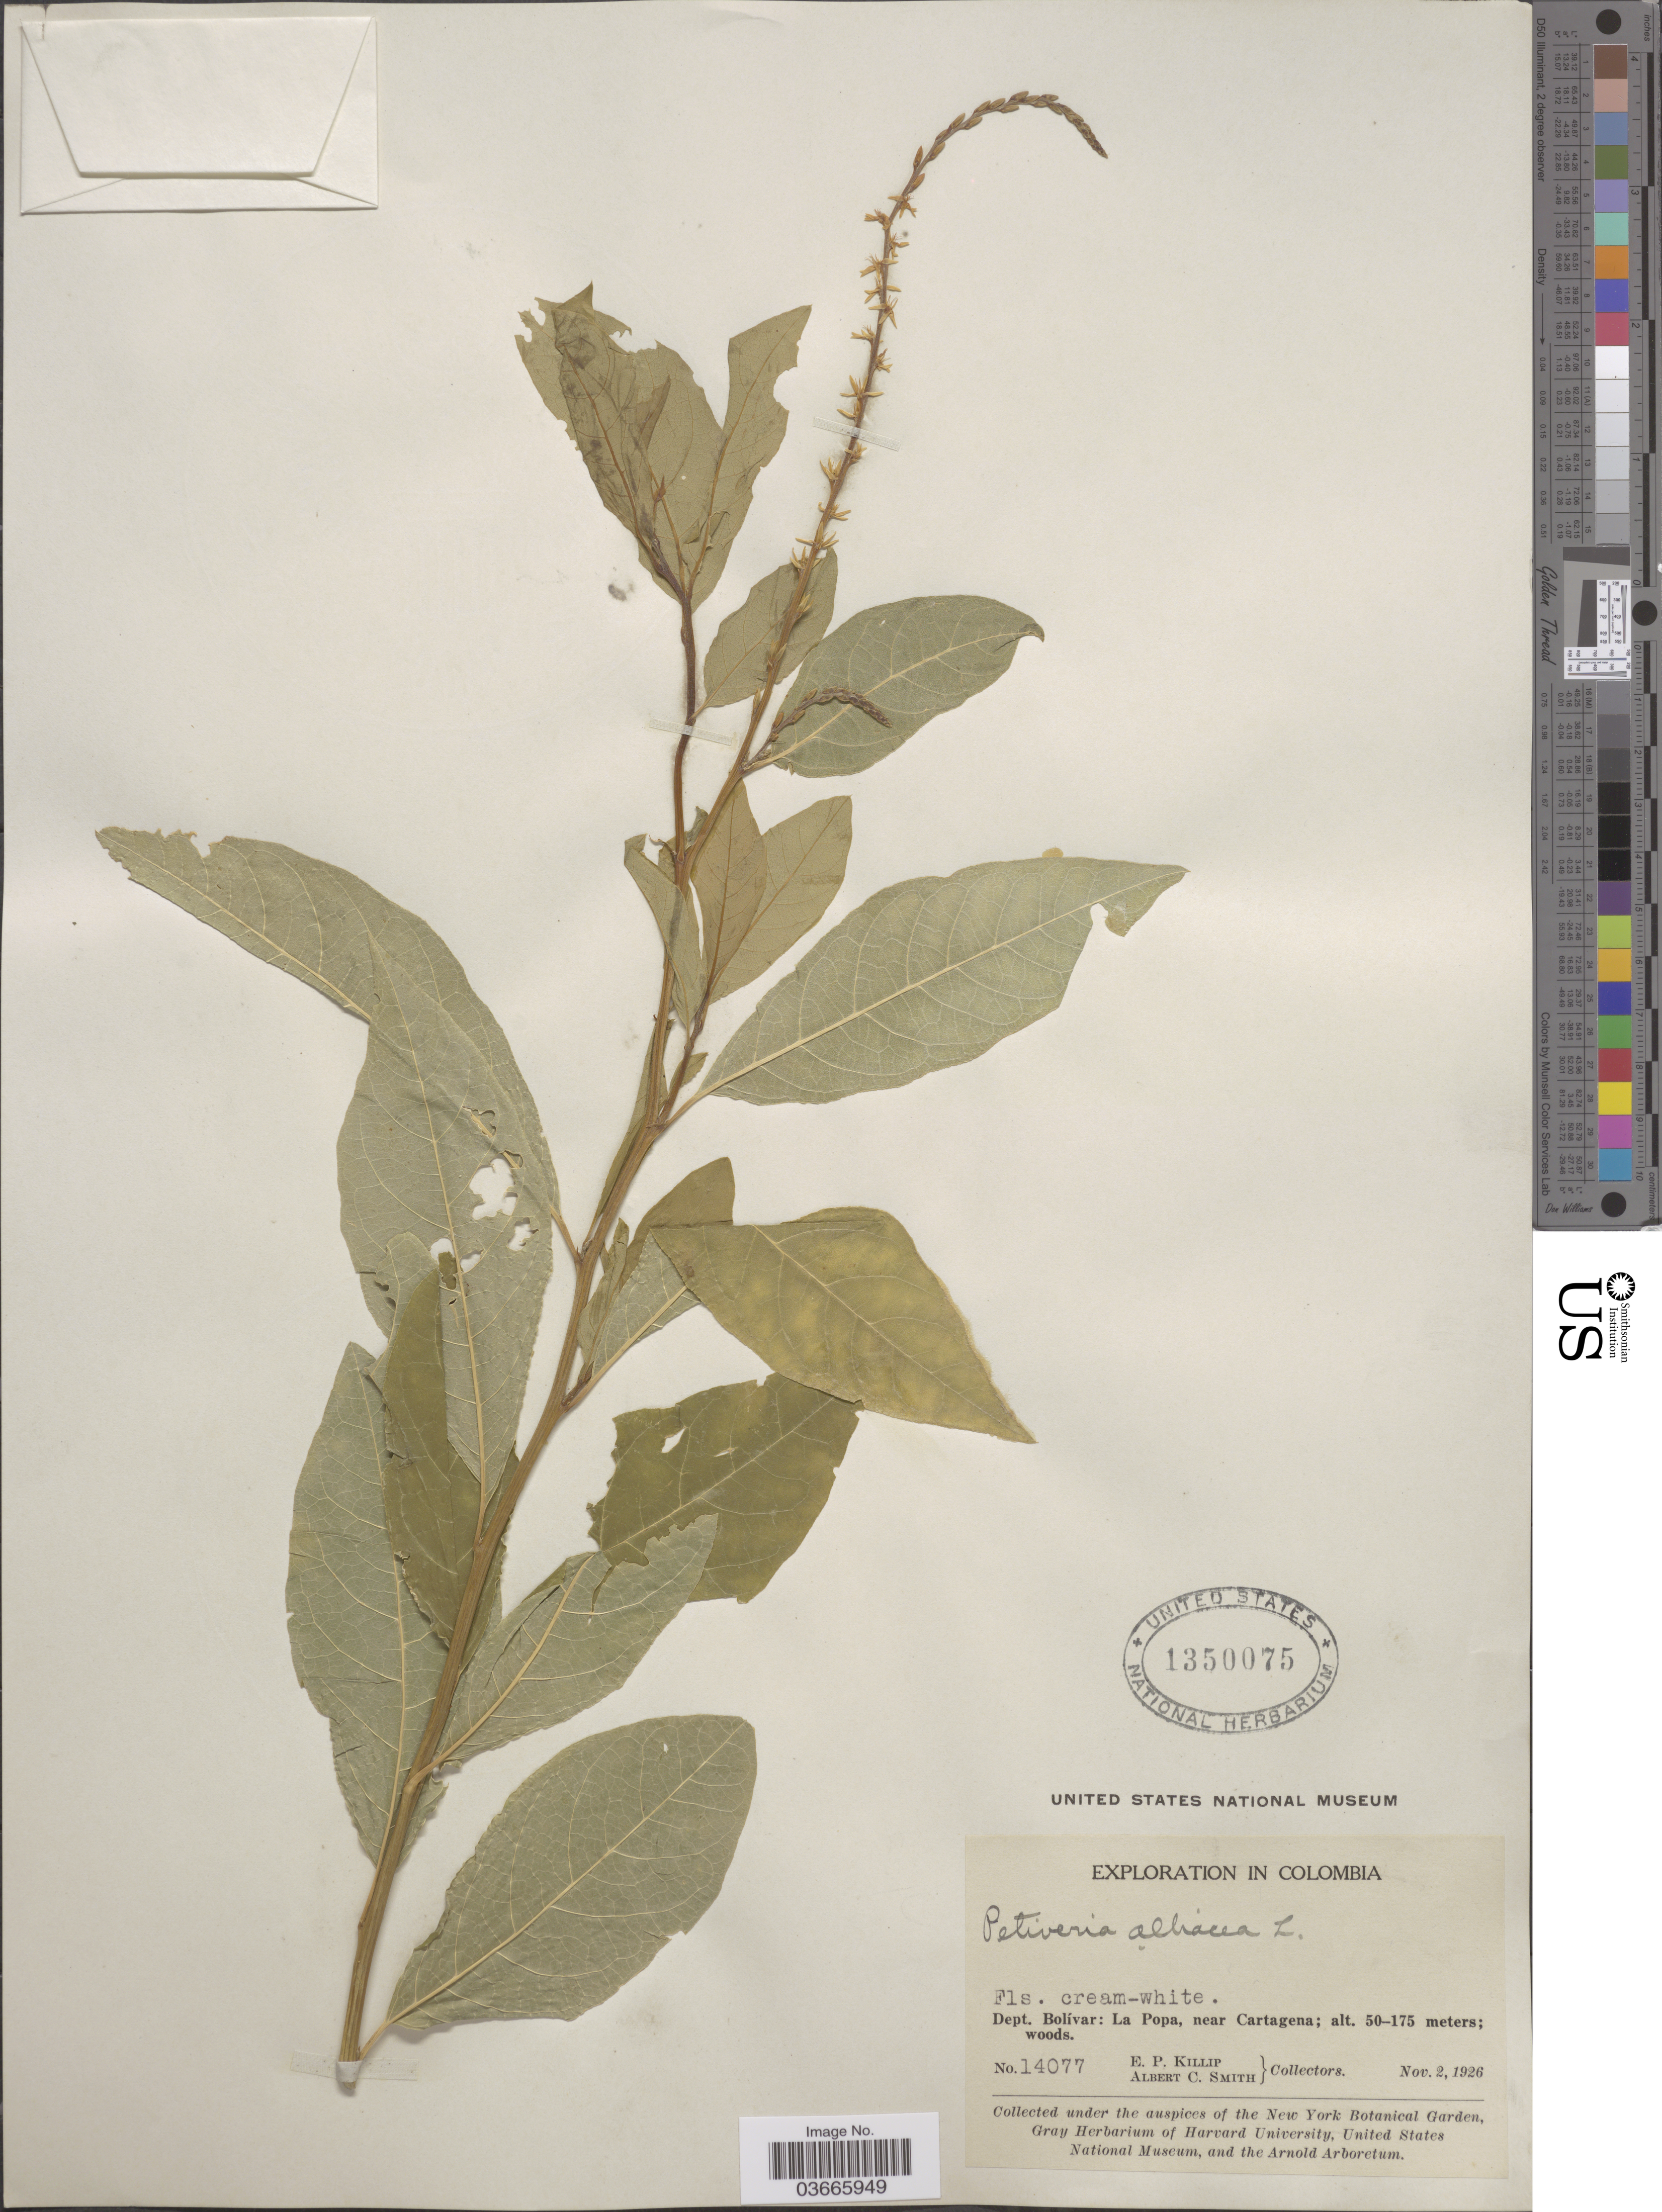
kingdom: Plantae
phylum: Tracheophyta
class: Magnoliopsida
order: Caryophyllales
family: Phytolaccaceae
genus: Petiveria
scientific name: Petiveria alliacea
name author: L.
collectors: E. P. Killip & A. C. Smith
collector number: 14077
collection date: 1926-11-02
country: Colombia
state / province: Bolívar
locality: Dept. Bolívar: La Popa, near Cartagena.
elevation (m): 50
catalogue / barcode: US 1350075